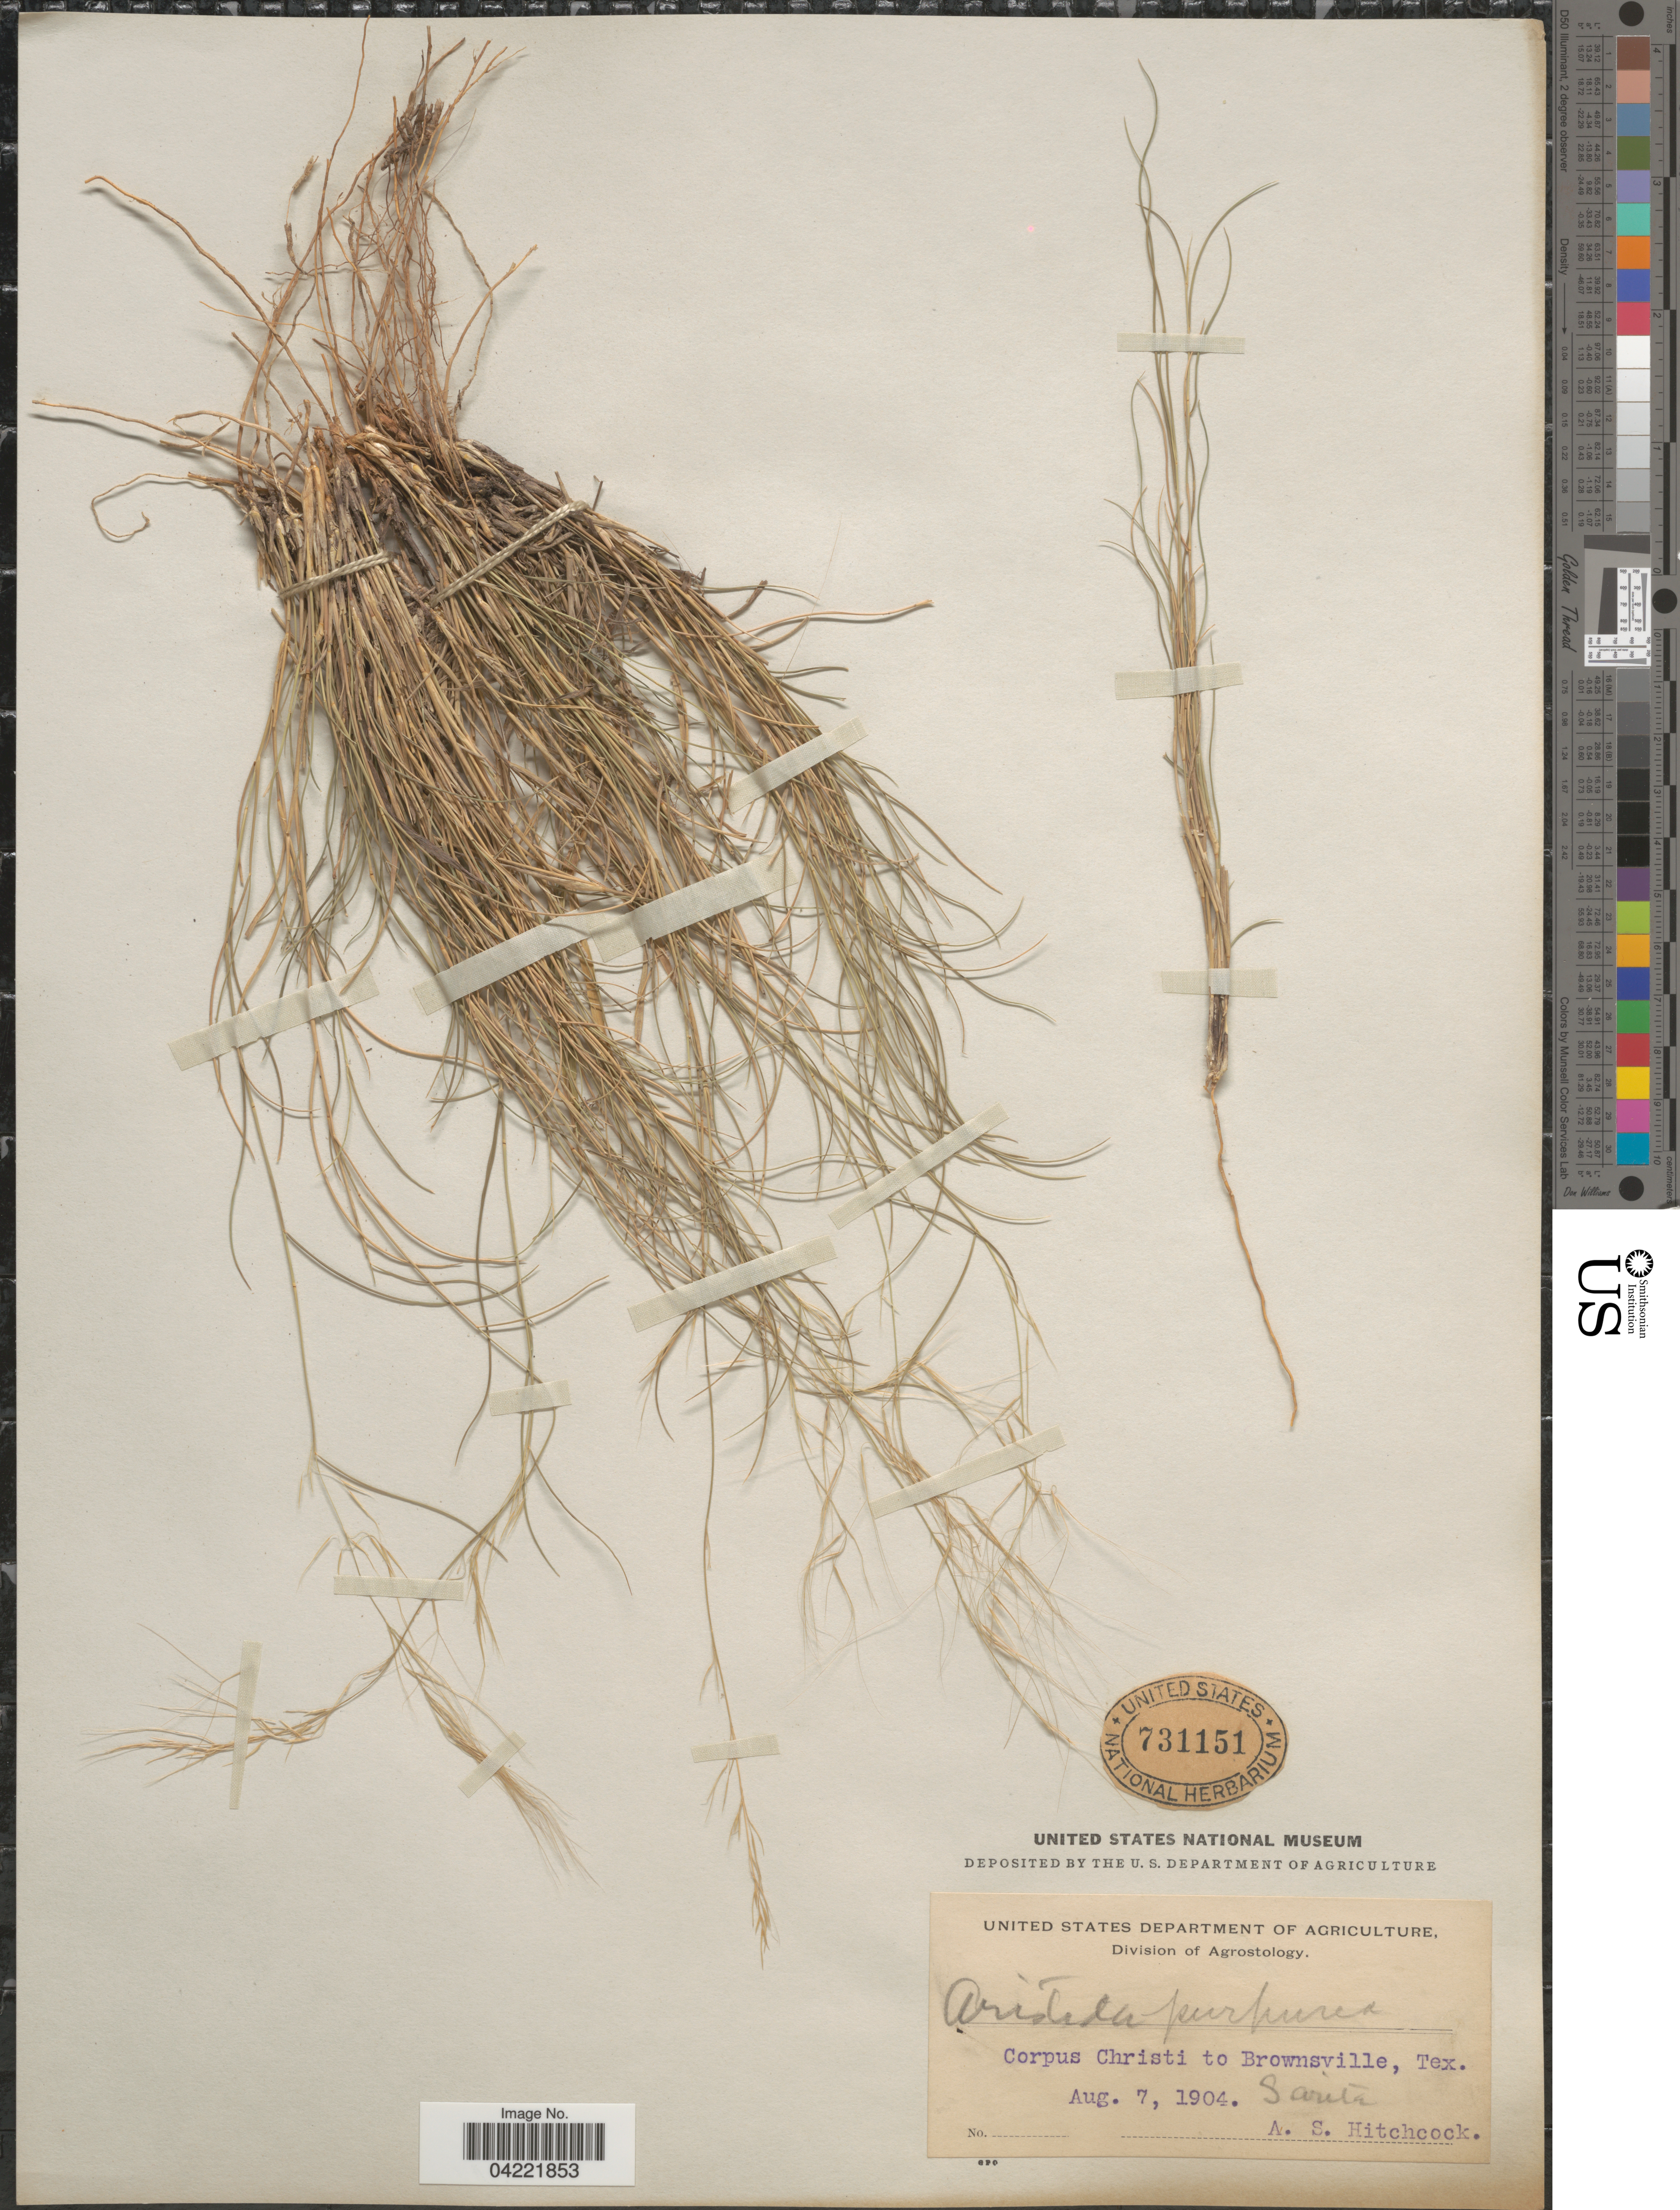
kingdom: Plantae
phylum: Tracheophyta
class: Liliopsida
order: Poales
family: Poaceae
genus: Aristida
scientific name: Aristida purpurea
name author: Nutt.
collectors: A. S. Hitchcock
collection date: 1904-08-07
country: United States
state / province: Texas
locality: Corpus Christi to Brownsville. Sarita.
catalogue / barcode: US 731151